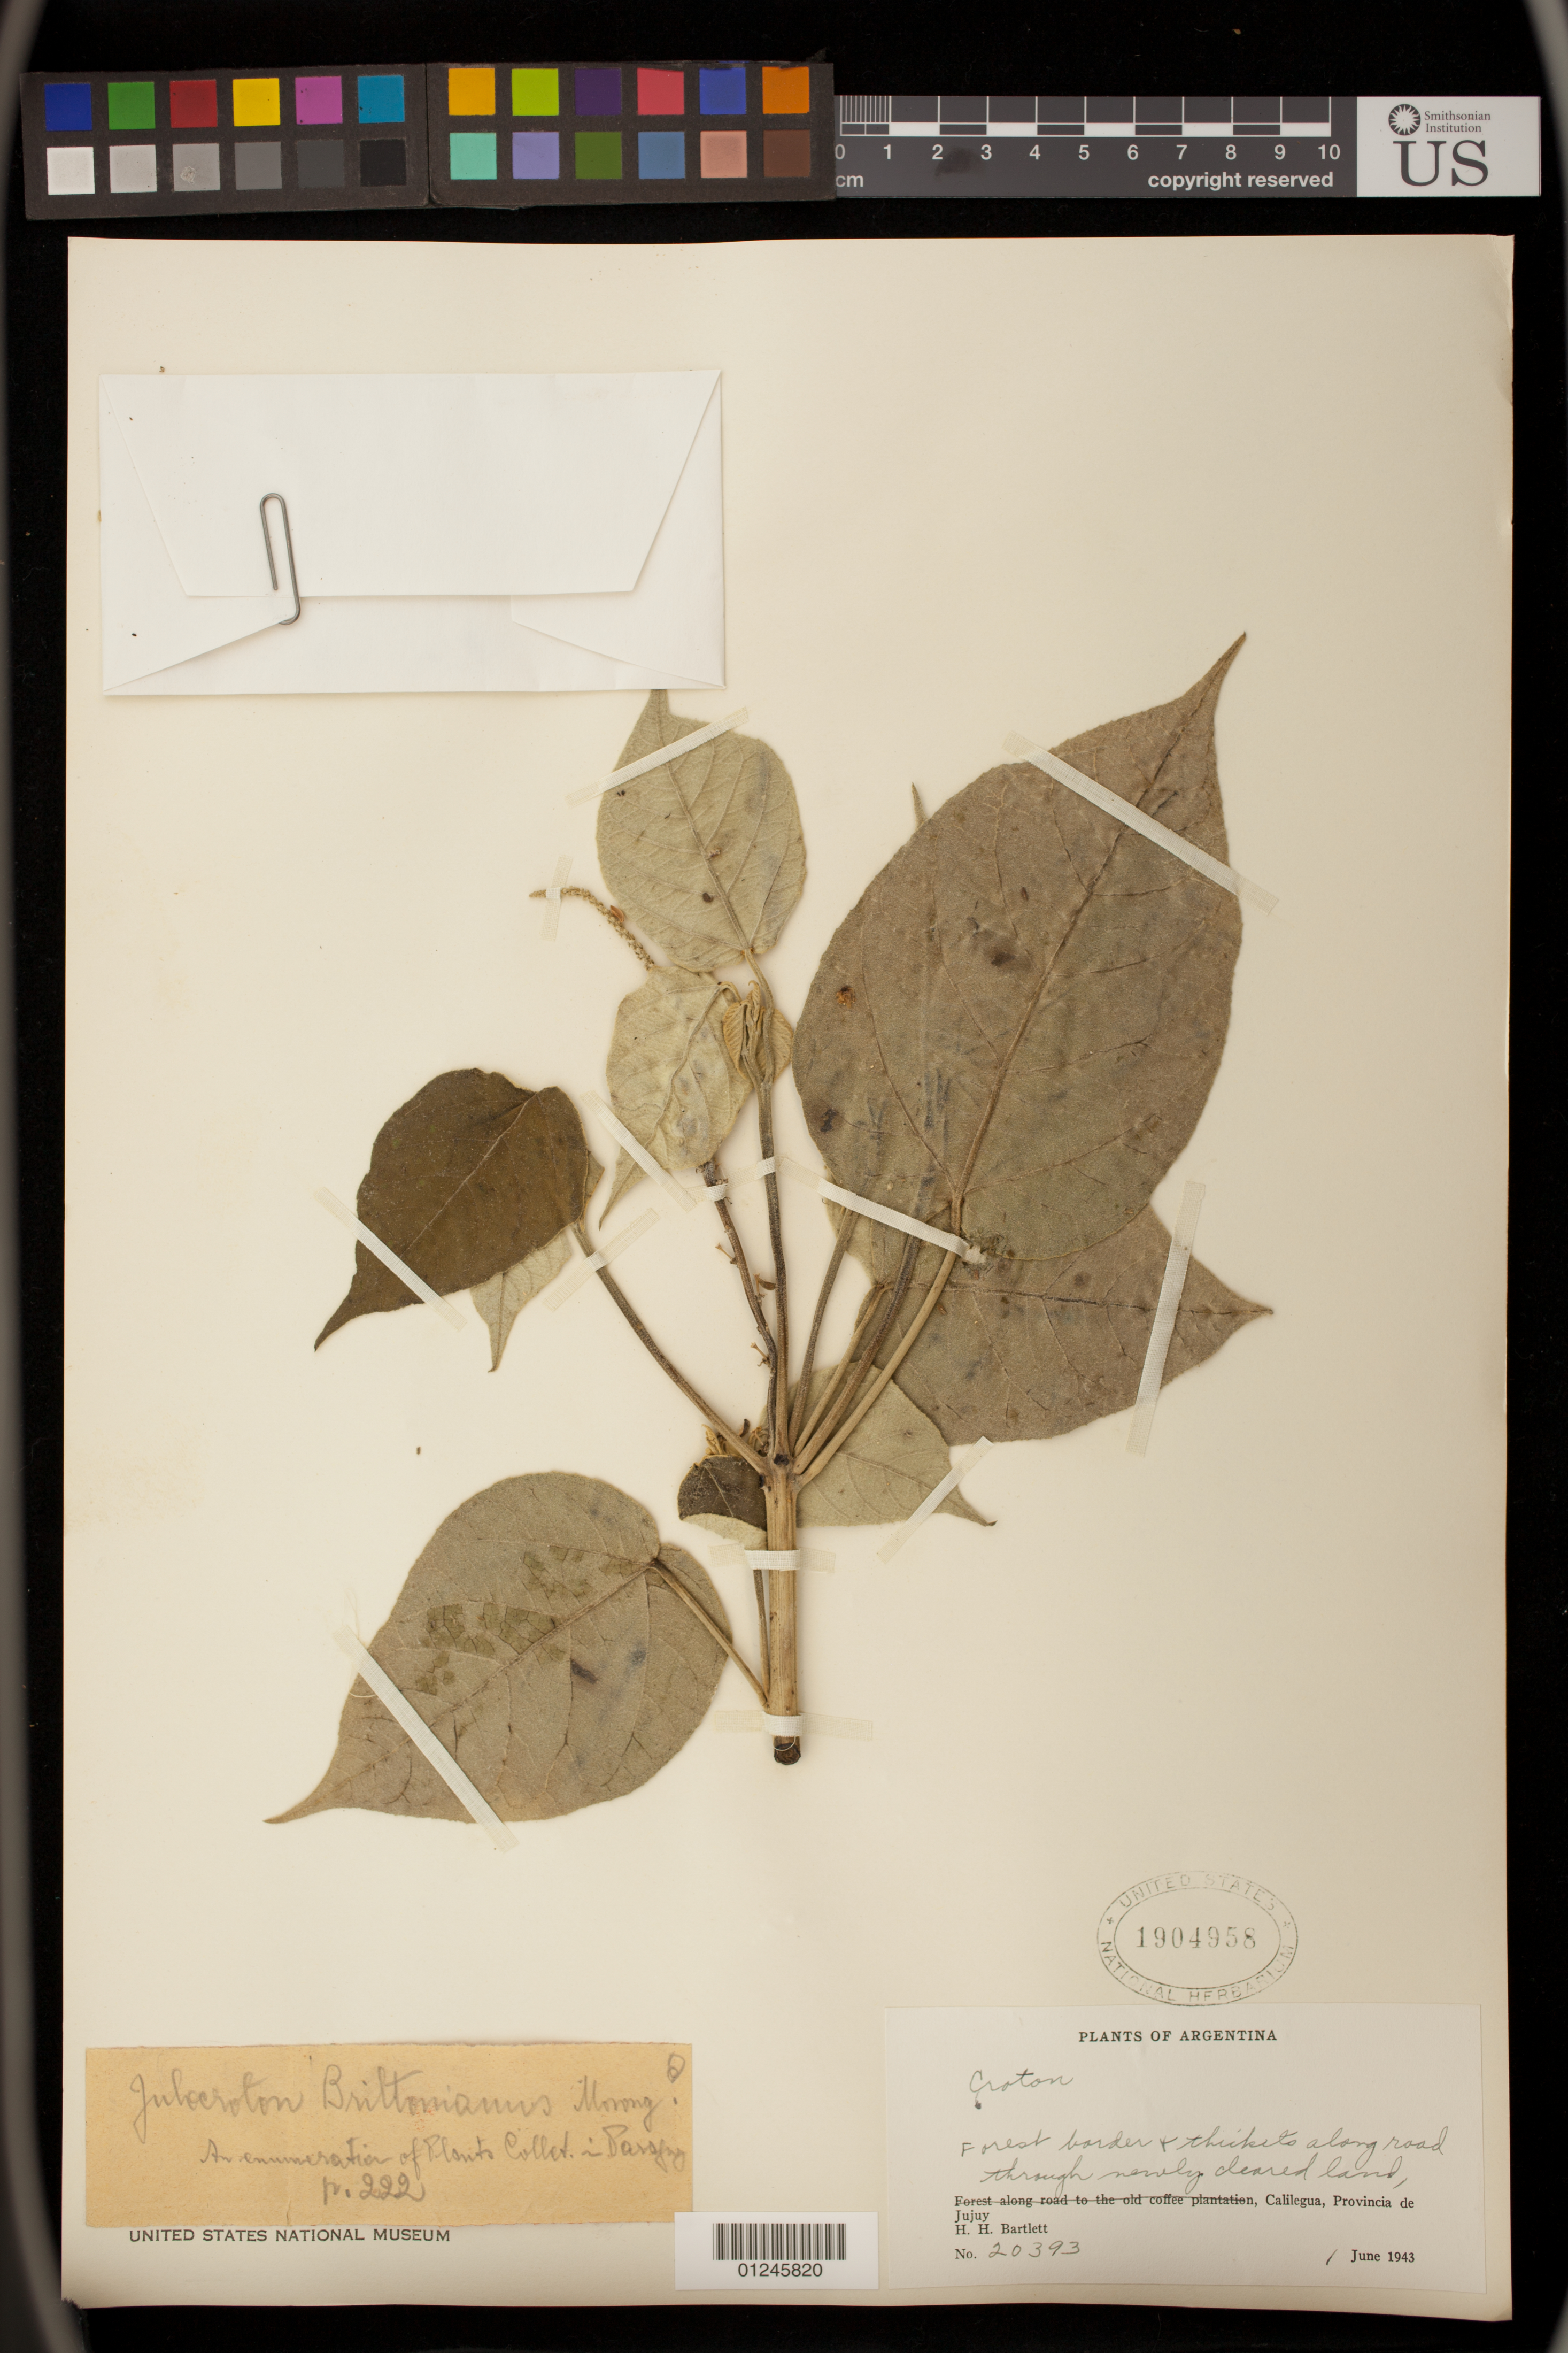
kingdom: Plantae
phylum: Tracheophyta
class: Magnoliopsida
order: Malpighiales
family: Euphorbiaceae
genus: Croton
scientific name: Croton sarcopetalus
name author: Müll. Arg.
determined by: Berry, Paul E.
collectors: H. H. Bartlett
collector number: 20393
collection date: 1943-06-01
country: Argentina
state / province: Jujuy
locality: Forest border and thickets along road through newly cleared land, Calilegua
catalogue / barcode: US 1904958